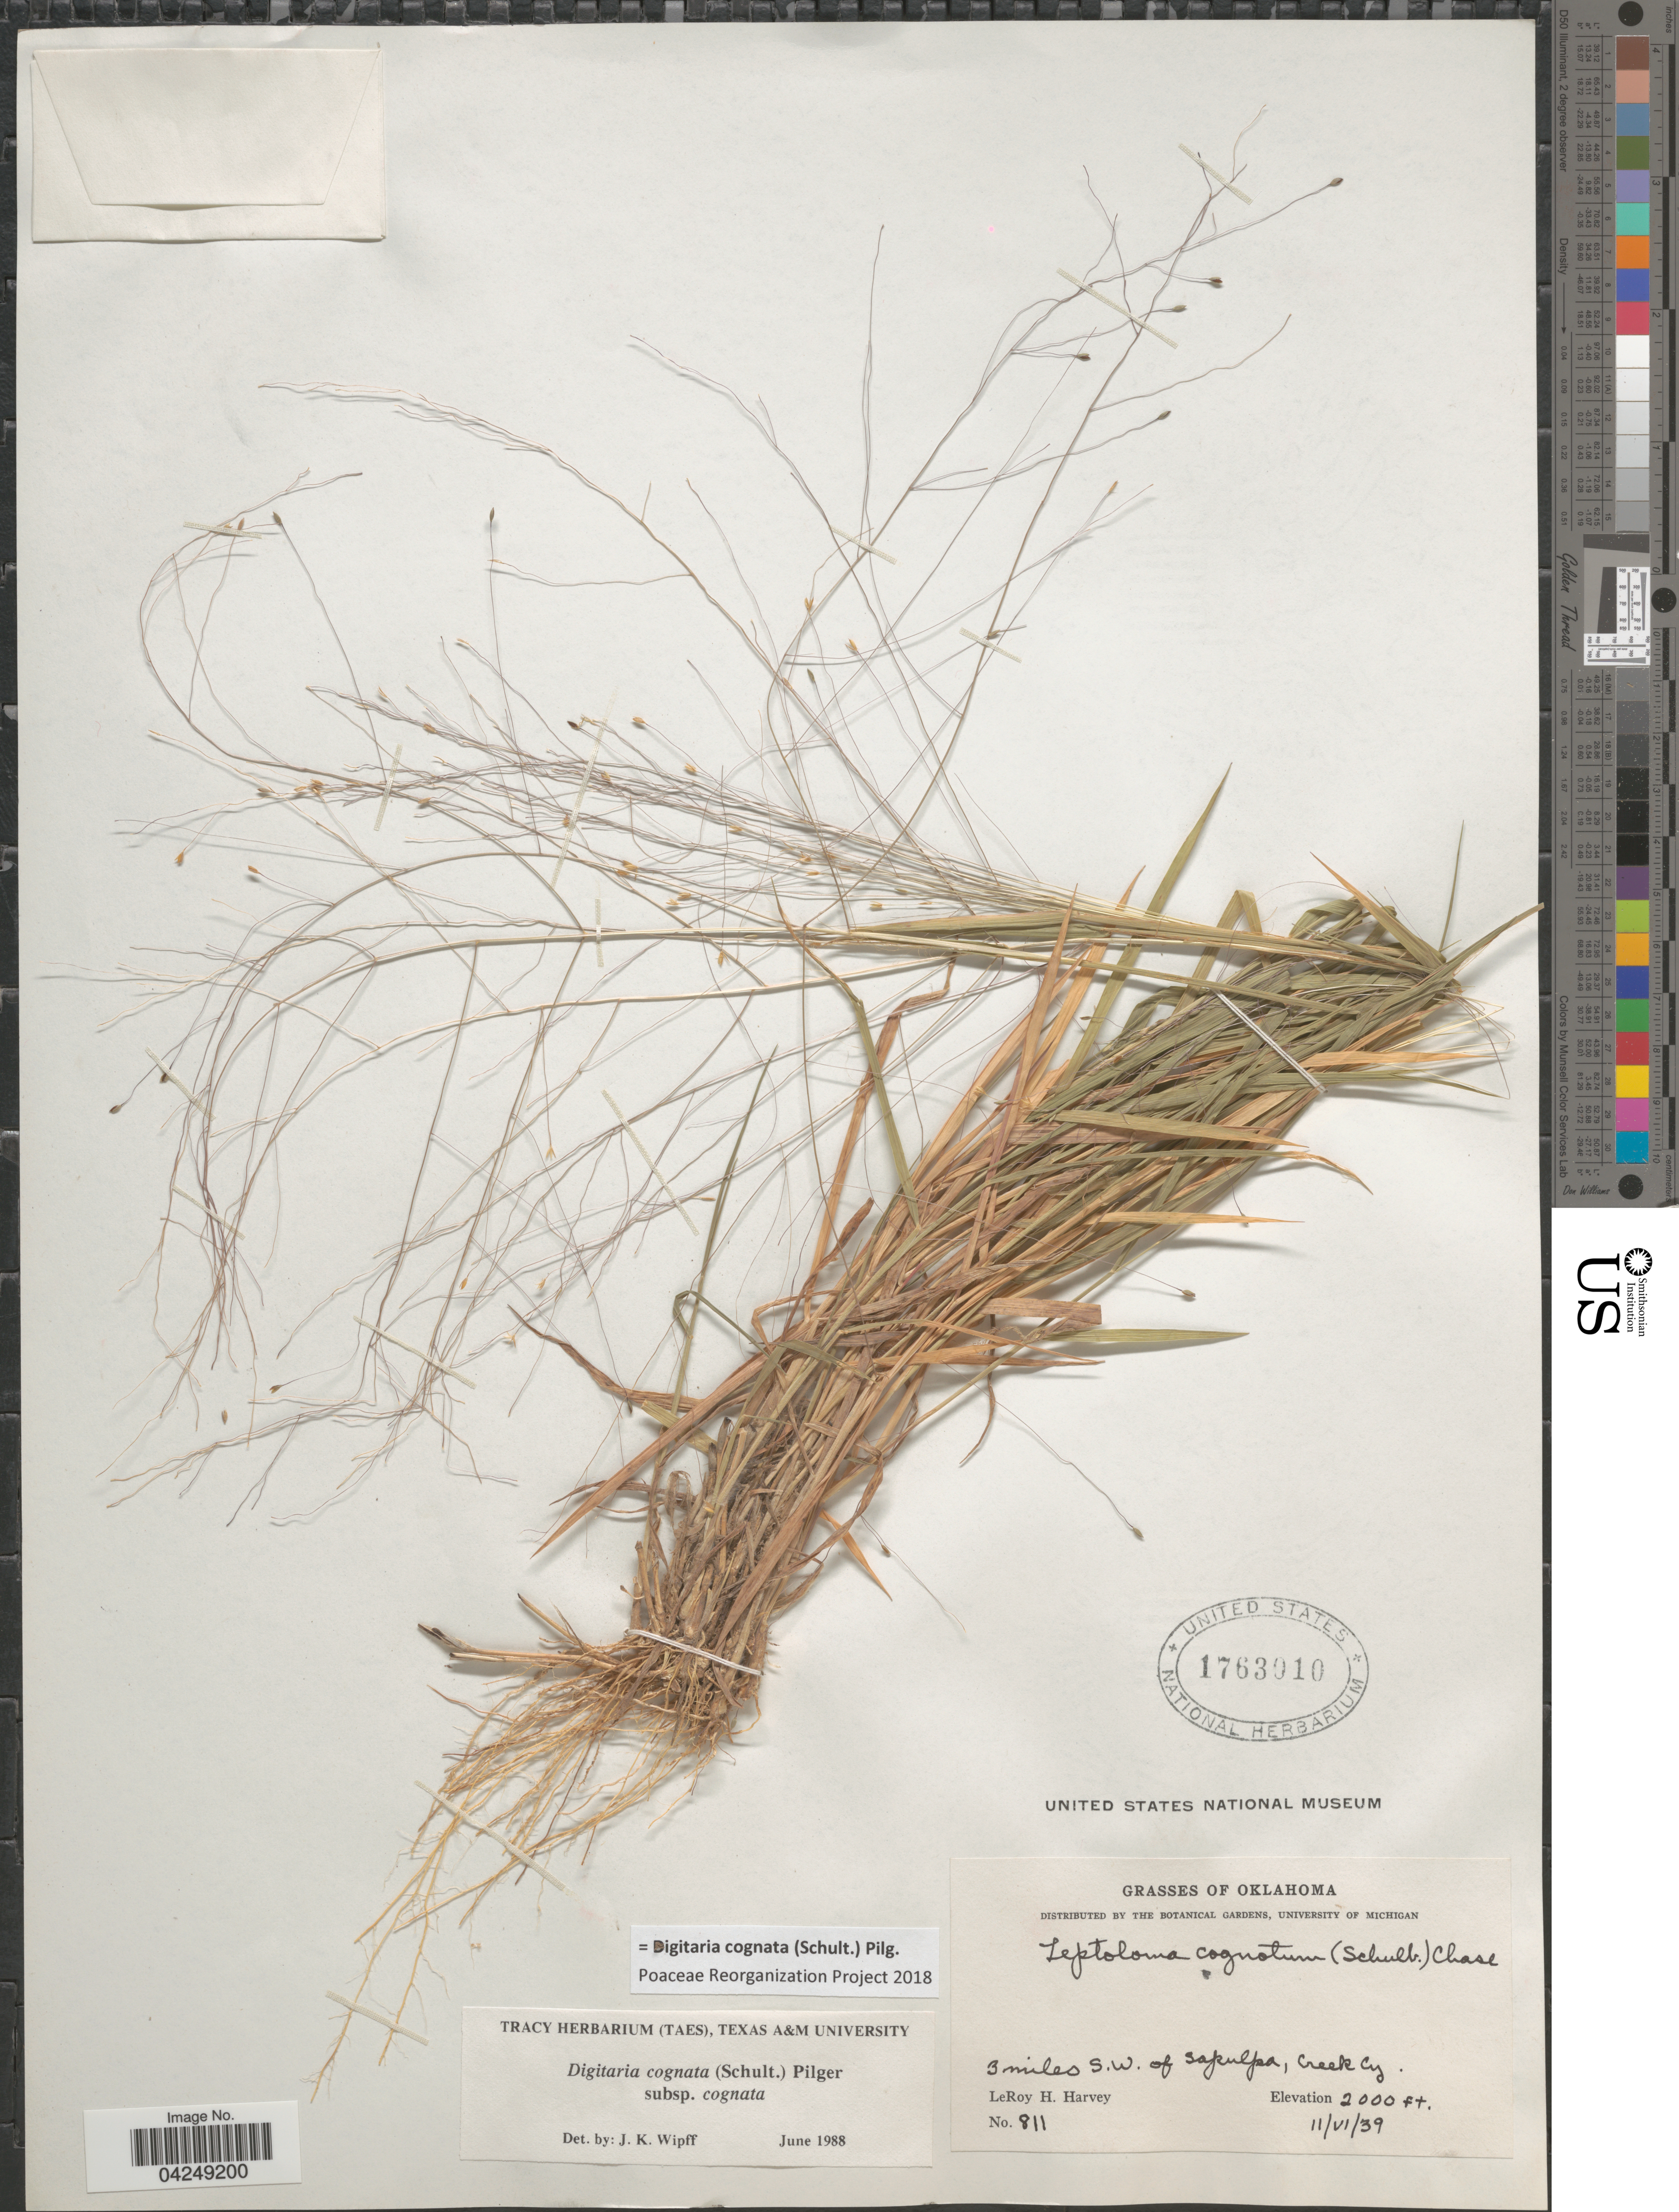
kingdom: Plantae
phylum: Tracheophyta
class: Liliopsida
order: Poales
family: Poaceae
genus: Digitaria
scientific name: Digitaria cognata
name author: (Scult.) Pilg.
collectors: L. H. Harvey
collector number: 811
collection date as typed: Transcribed d/m/y: 11/6/39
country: United States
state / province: Oklahoma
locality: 3 miles S. W. of Sapulpa, Creek Cy.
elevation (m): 610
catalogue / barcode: US 1763010